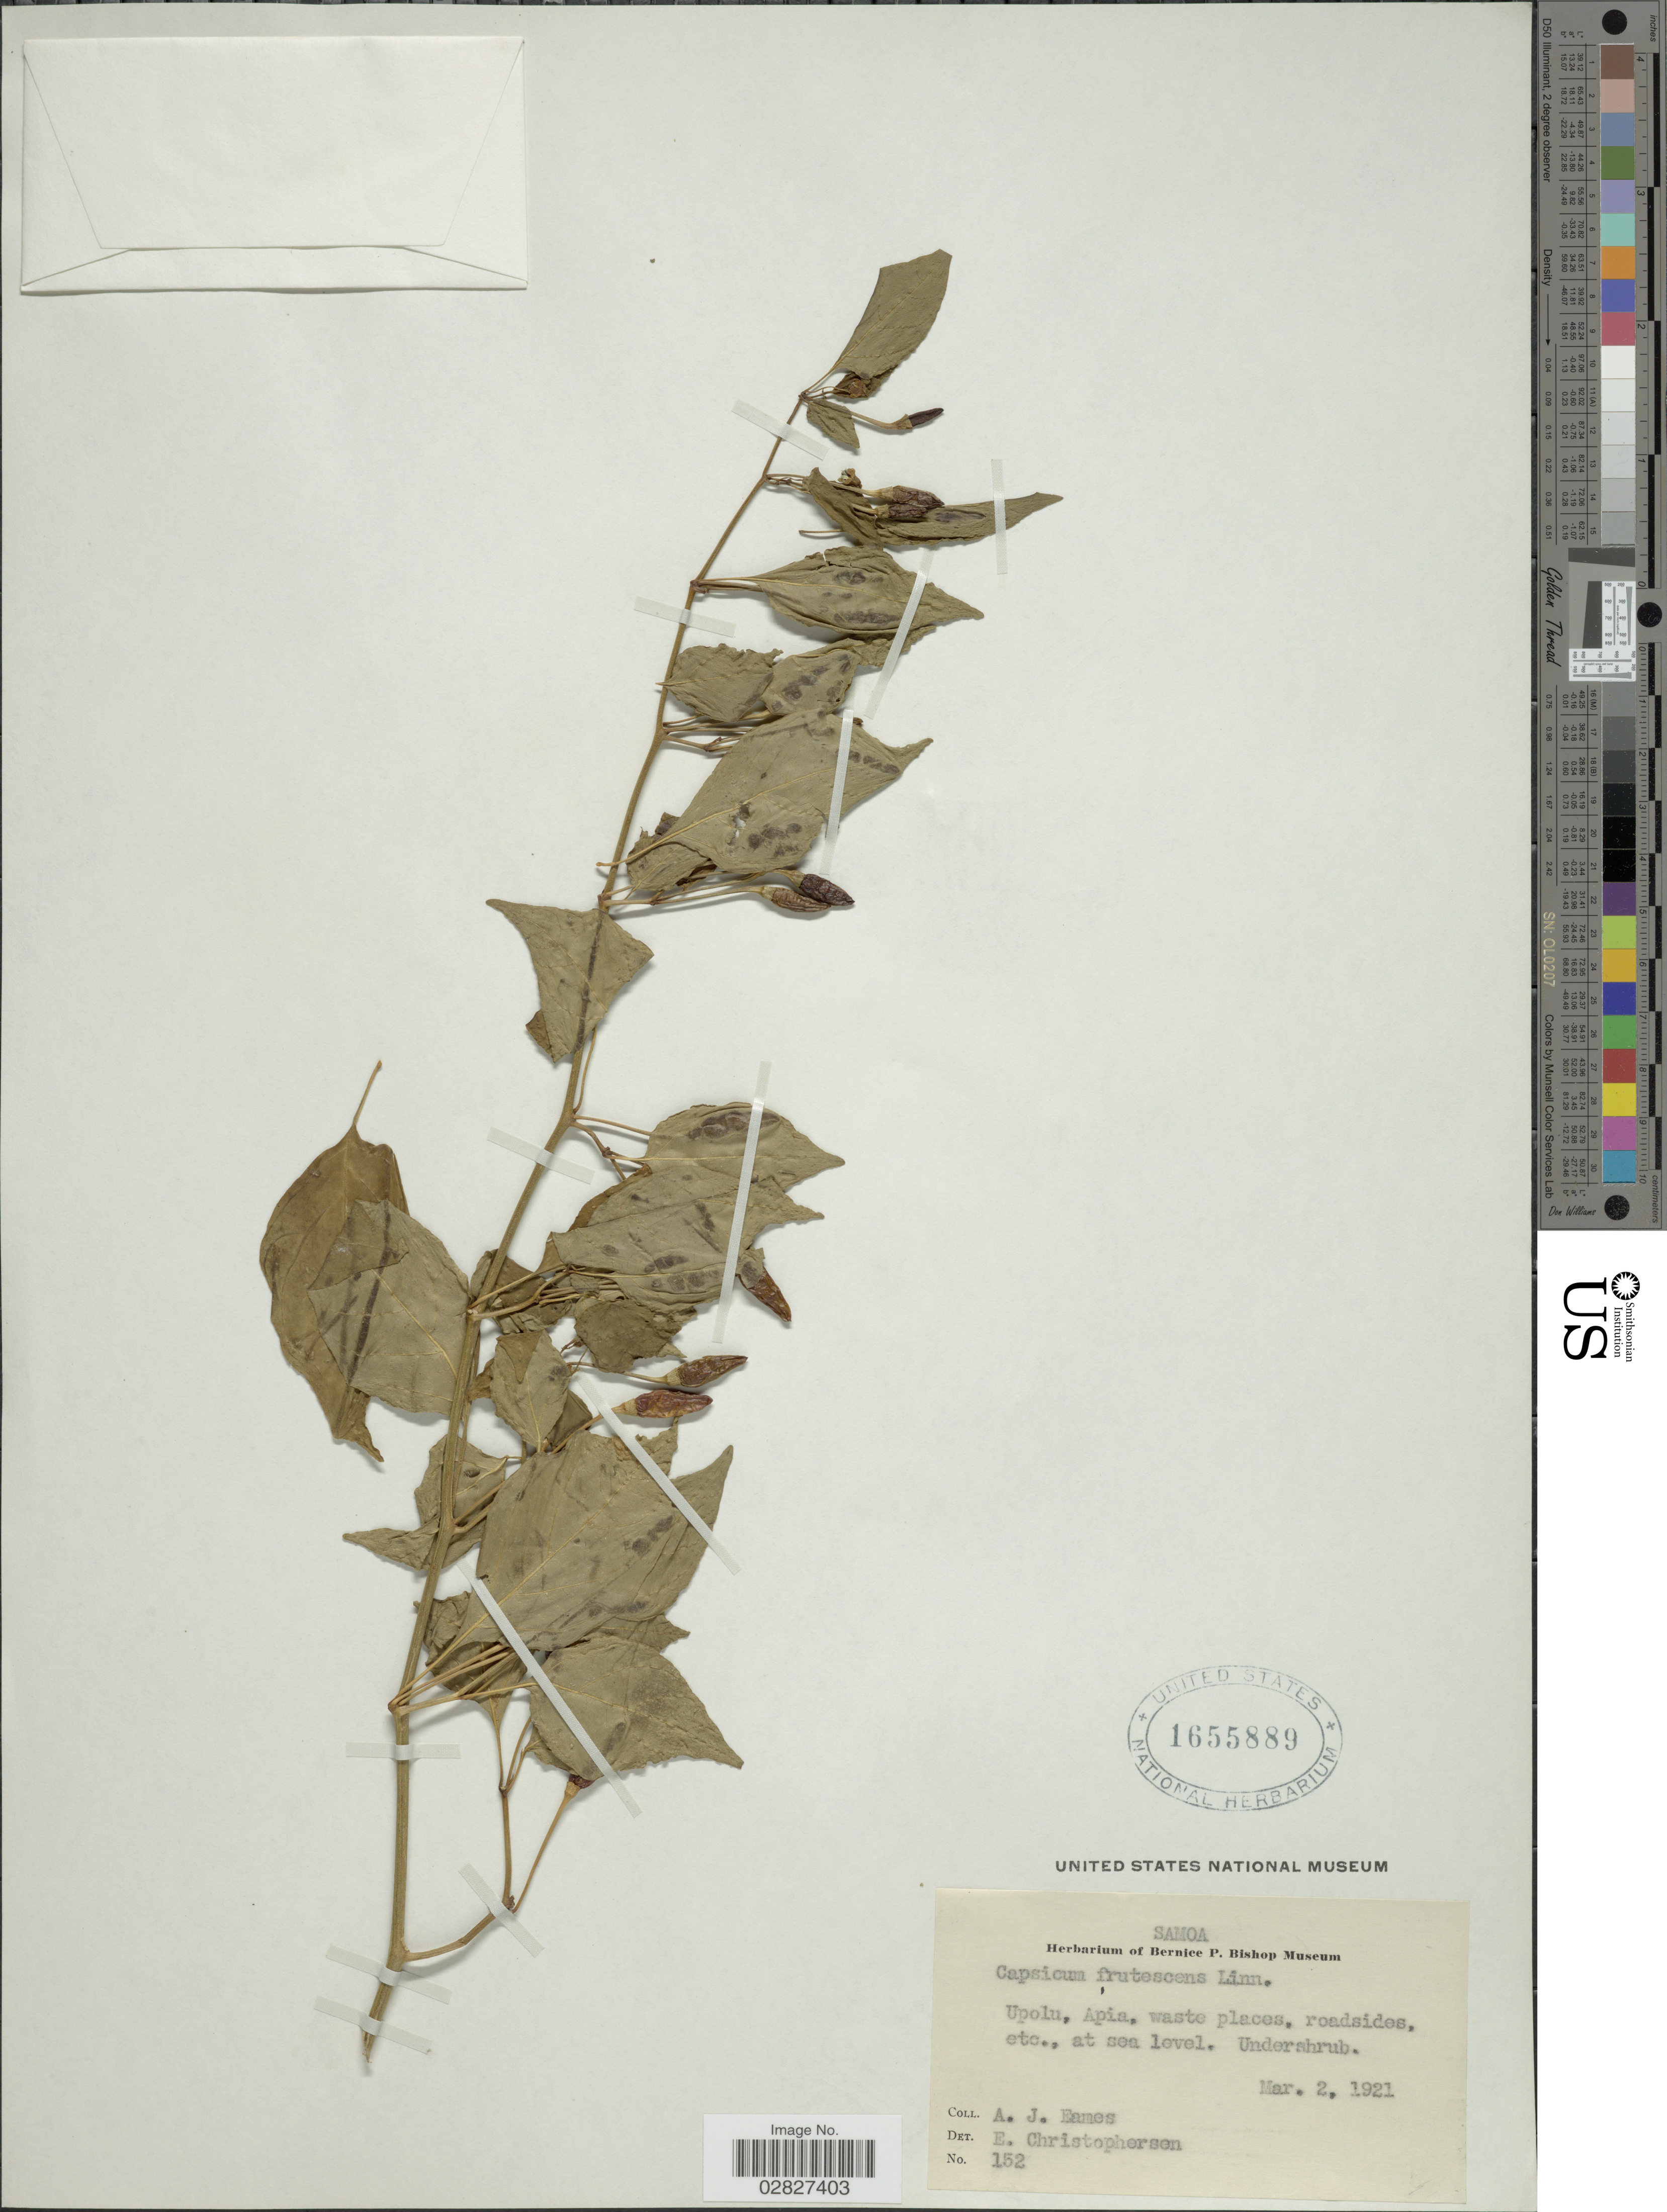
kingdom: Plantae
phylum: Tracheophyta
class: Magnoliopsida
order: Solanales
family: Solanaceae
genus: Capsicum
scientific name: Capsicum frutescens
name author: L.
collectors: A. J. Eames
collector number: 152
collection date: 1921-03-02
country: Samoa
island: Upolu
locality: Samoa. Upolu, Apia.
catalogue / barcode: US 1655889